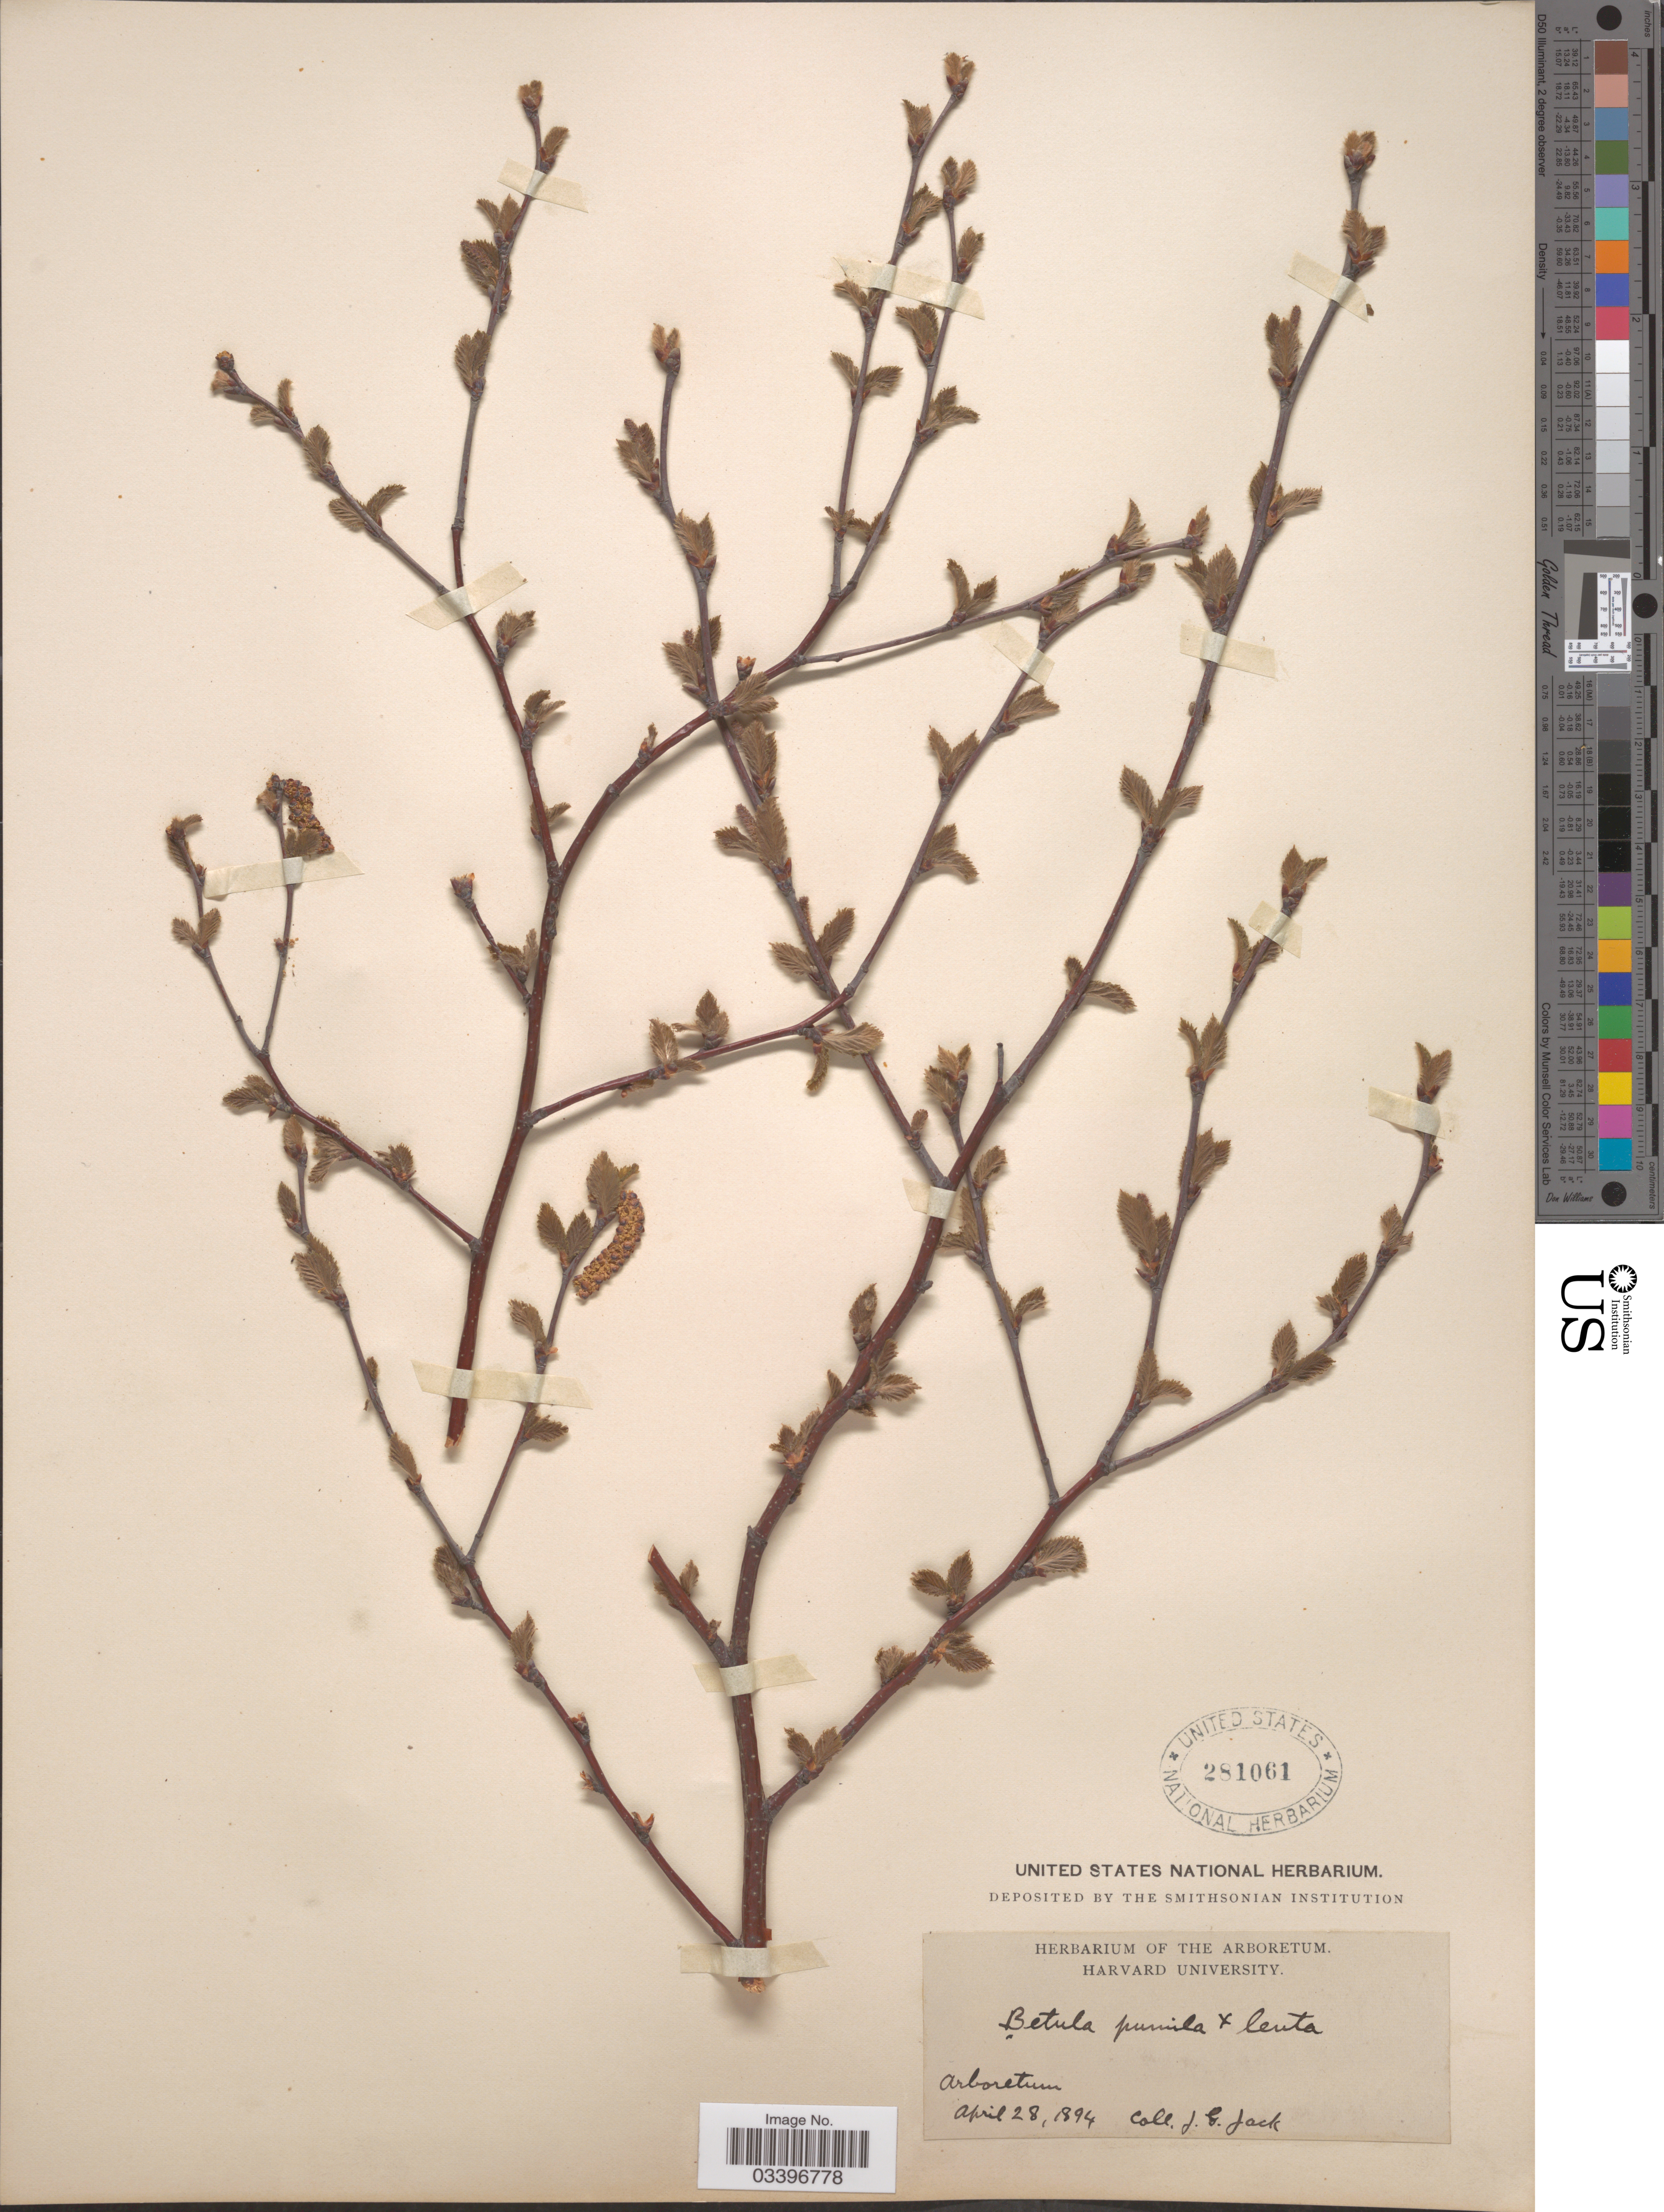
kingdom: Plantae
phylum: Tracheophyta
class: Magnoliopsida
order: Fagales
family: Betulaceae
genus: Betula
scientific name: Betula pumila x B. lenta L.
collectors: J. G. Jack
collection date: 1894-04-28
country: United States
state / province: Massachusetts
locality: Arboretum.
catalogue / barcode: US 281061